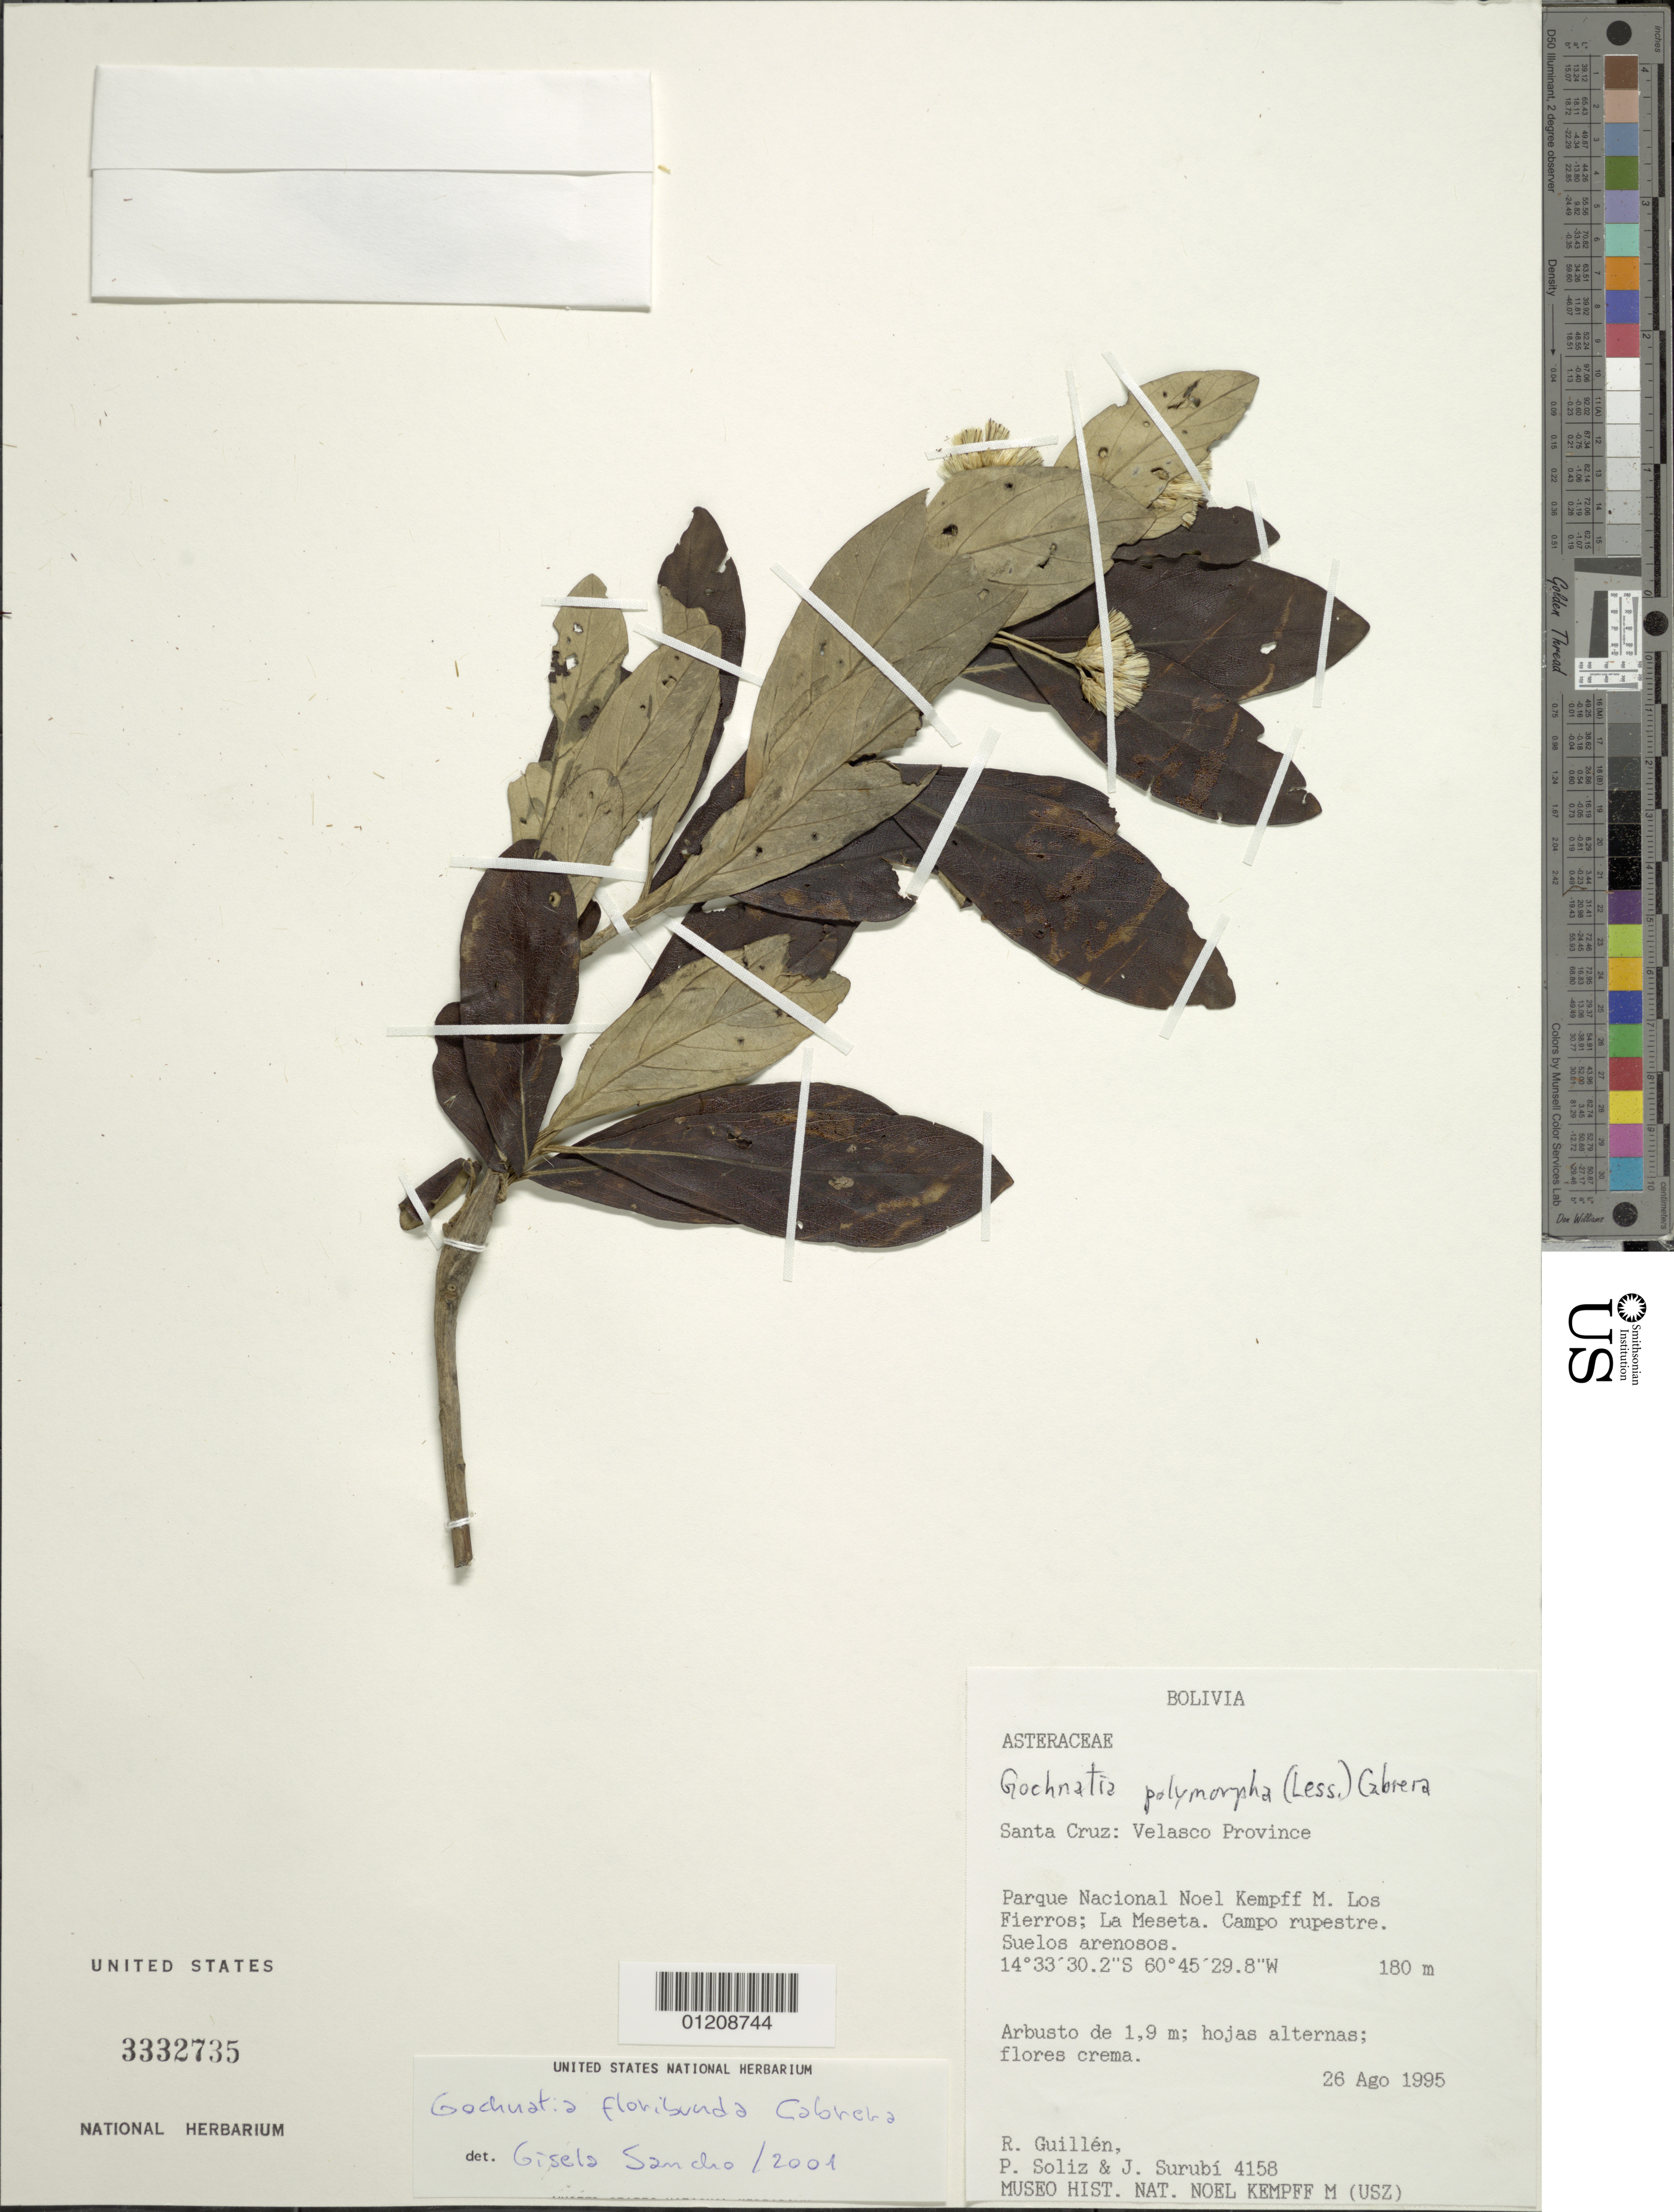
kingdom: Plantae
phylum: Tracheophyta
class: Magnoliopsida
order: Asterales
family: Asteraceae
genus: Moquiniastrum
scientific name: Moquiniastrum floribundum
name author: (Cabrera) G. Sancho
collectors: R. Guillen, R. Soliz & J. Surubi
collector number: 4158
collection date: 1995-08-26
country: Bolivia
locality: Parque Nacional Noel Kempff M. Los Fierros; La Meseta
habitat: campo rupestre; Suelos arenosos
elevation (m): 180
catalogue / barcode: US 3332735